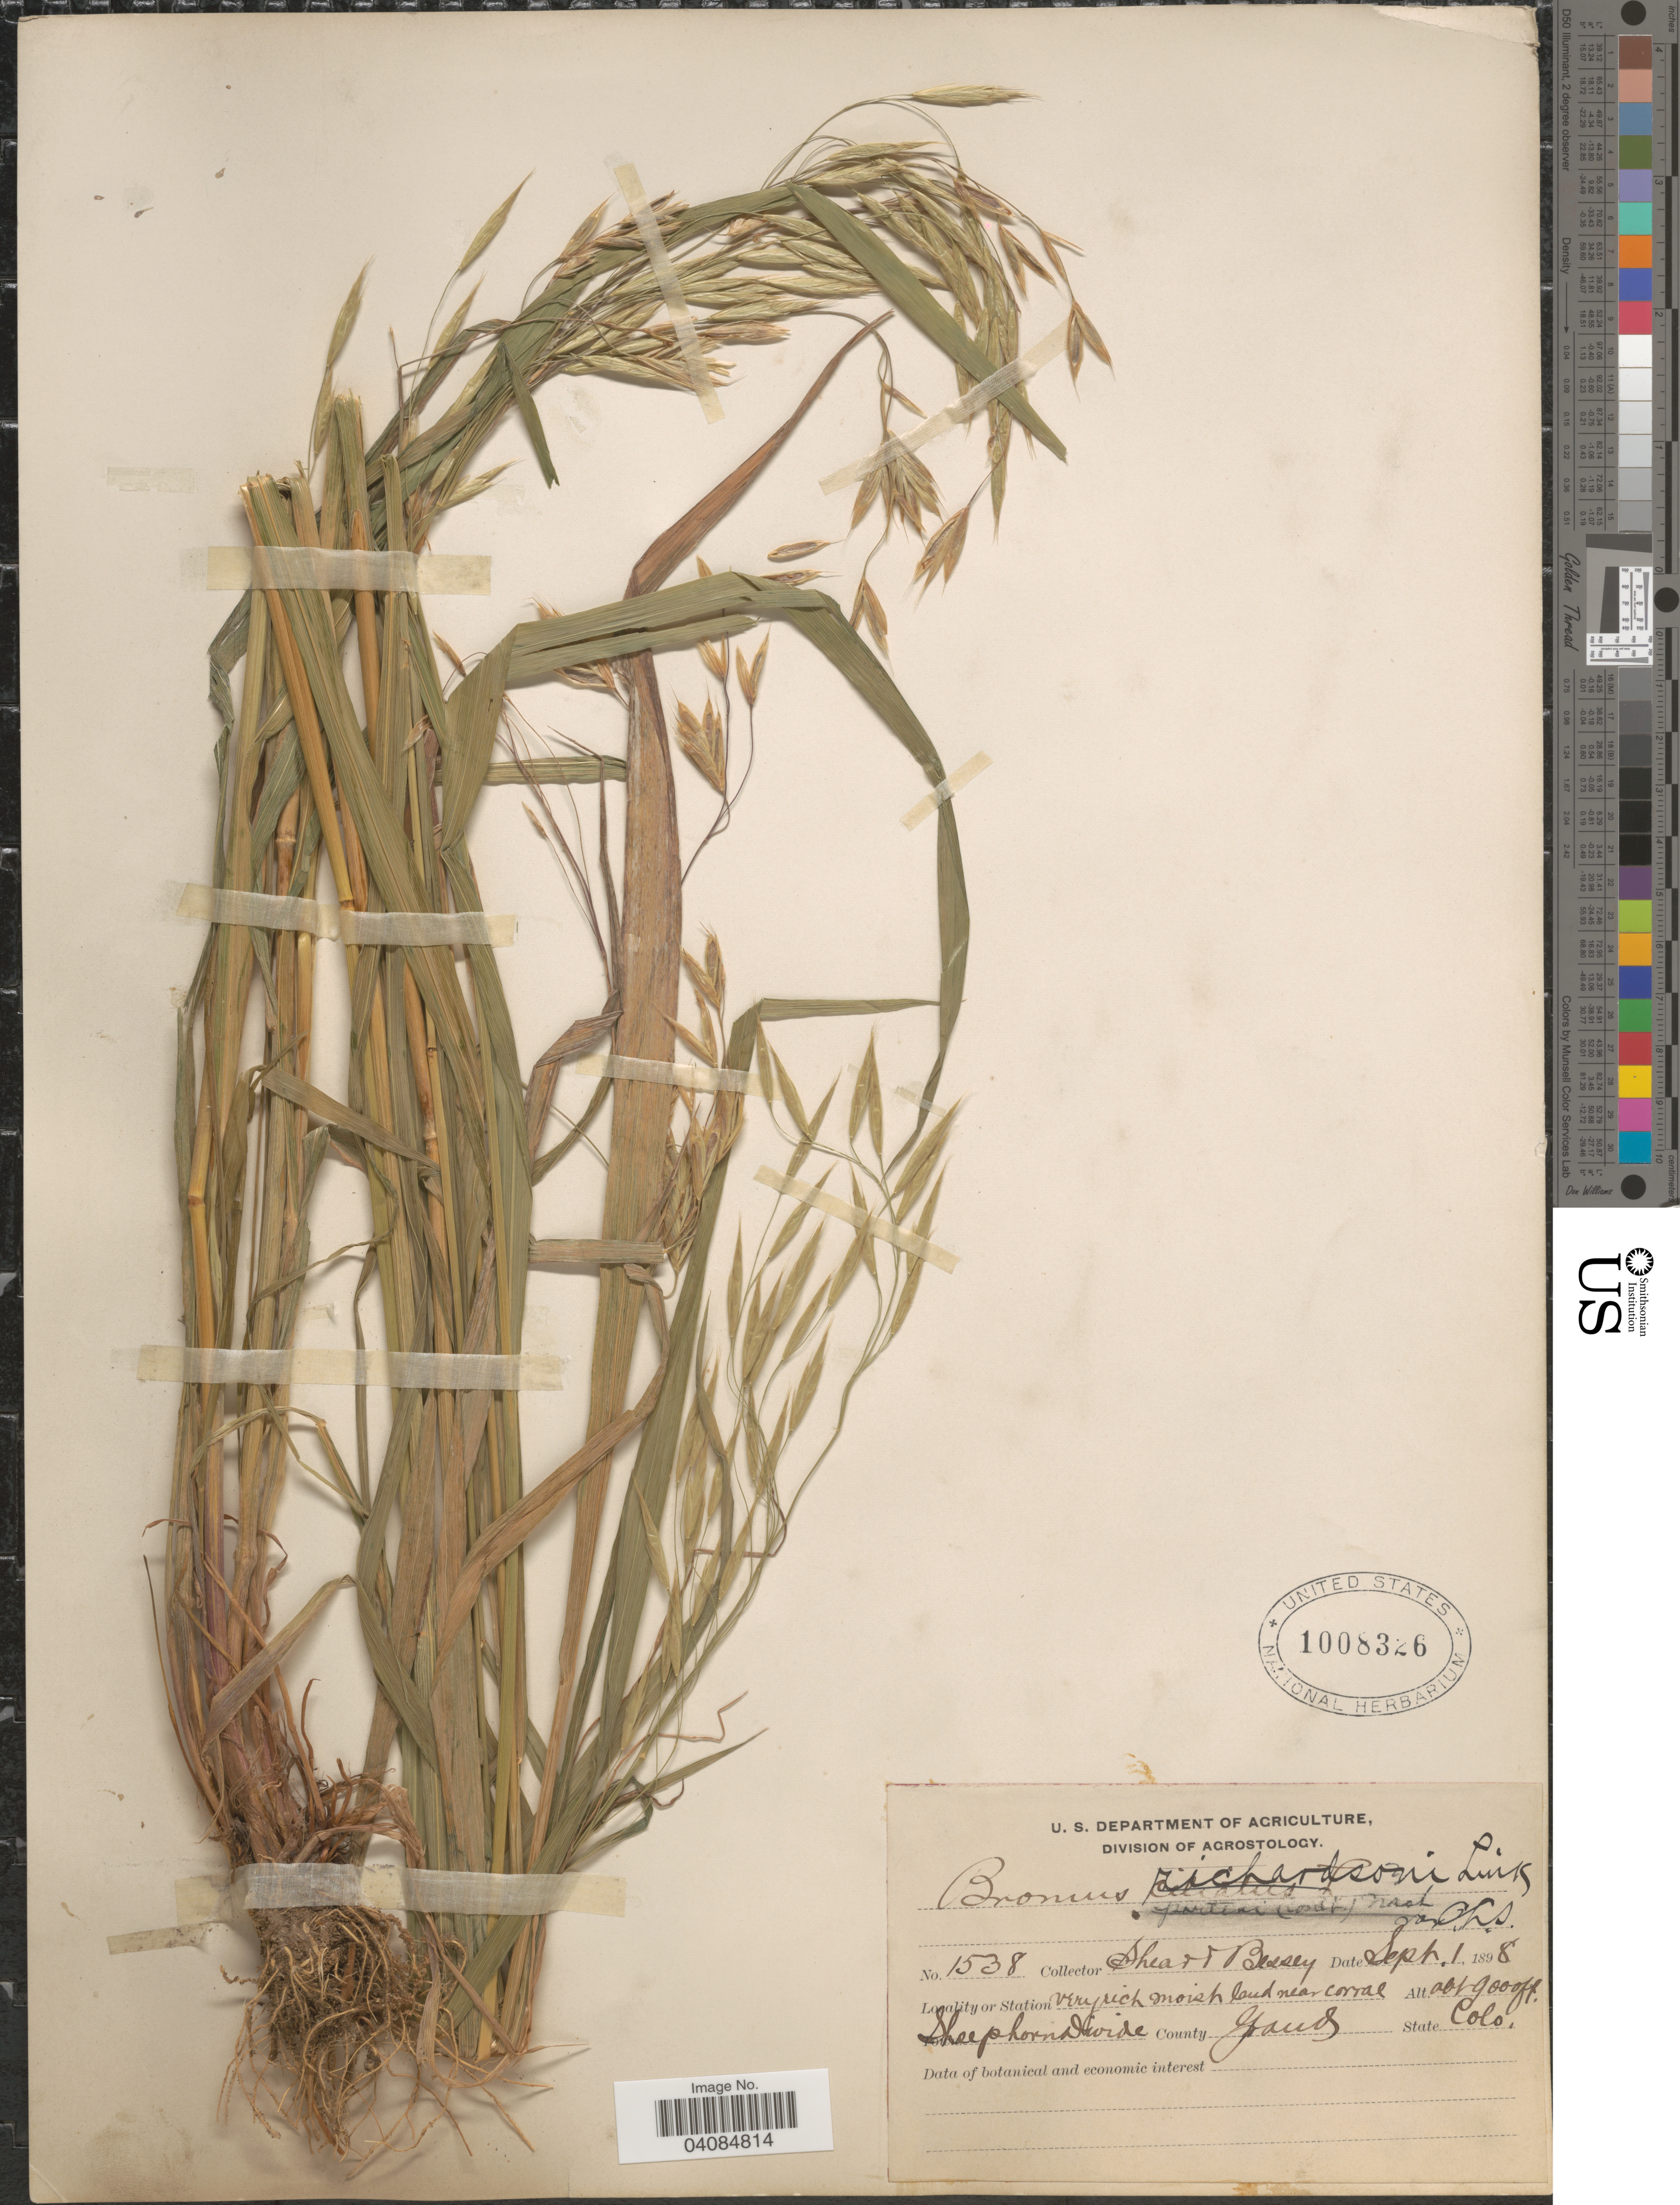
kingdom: Plantae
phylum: Tracheophyta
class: Liliopsida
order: Poales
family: Poaceae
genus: Bromus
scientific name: Bromus richardsonii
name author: Link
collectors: -- Shear & -. Bessey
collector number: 1538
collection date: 1898-09-01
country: United States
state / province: Colorado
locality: Sheephorn Divide. County Grand.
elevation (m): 2743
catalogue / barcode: US 1008326